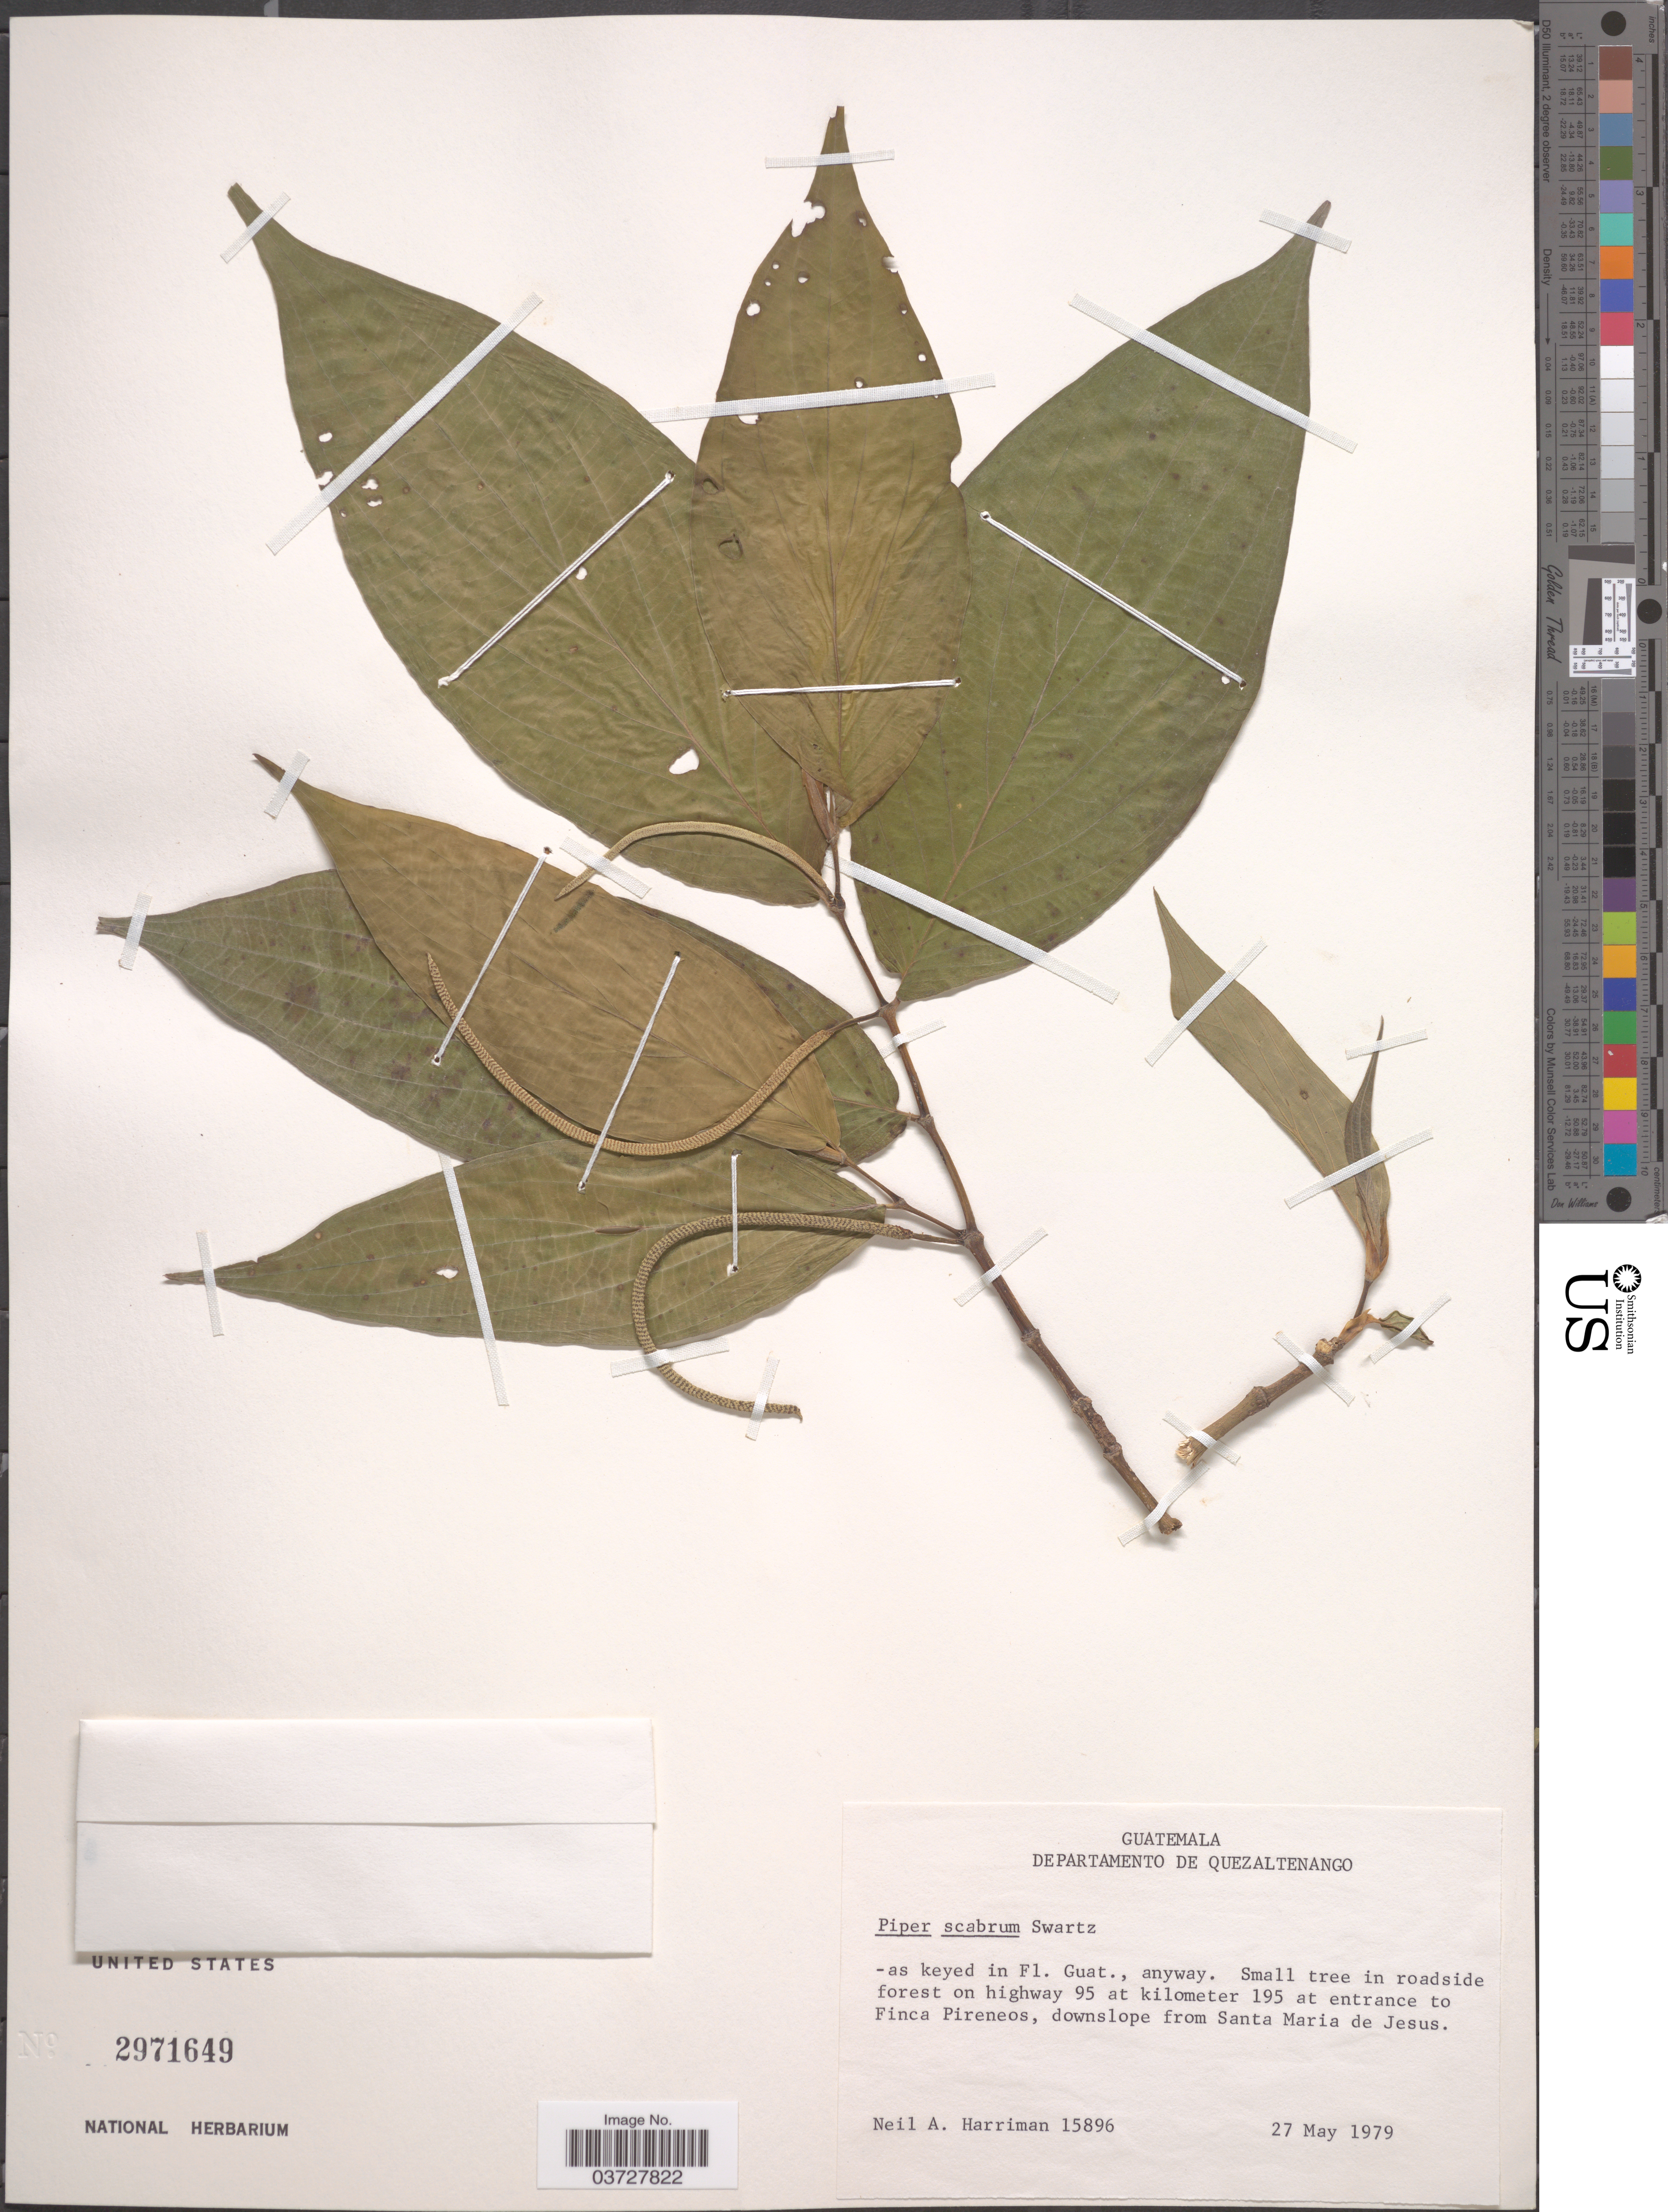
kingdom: Plantae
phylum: Tracheophyta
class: Magnoliopsida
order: Piperales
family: Piperaceae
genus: Piper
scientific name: Piper scabrum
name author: Sw.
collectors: N. A. Harriman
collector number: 15896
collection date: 1979-05-27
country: Guatemala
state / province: Quetzaltenango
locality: Departamento de Quezaltenango. In roadside forest on highway 95 at kilomter 195 at entrance to Finca Pireneos, downslope from Santa Maria de Jesus.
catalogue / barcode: US 2971649